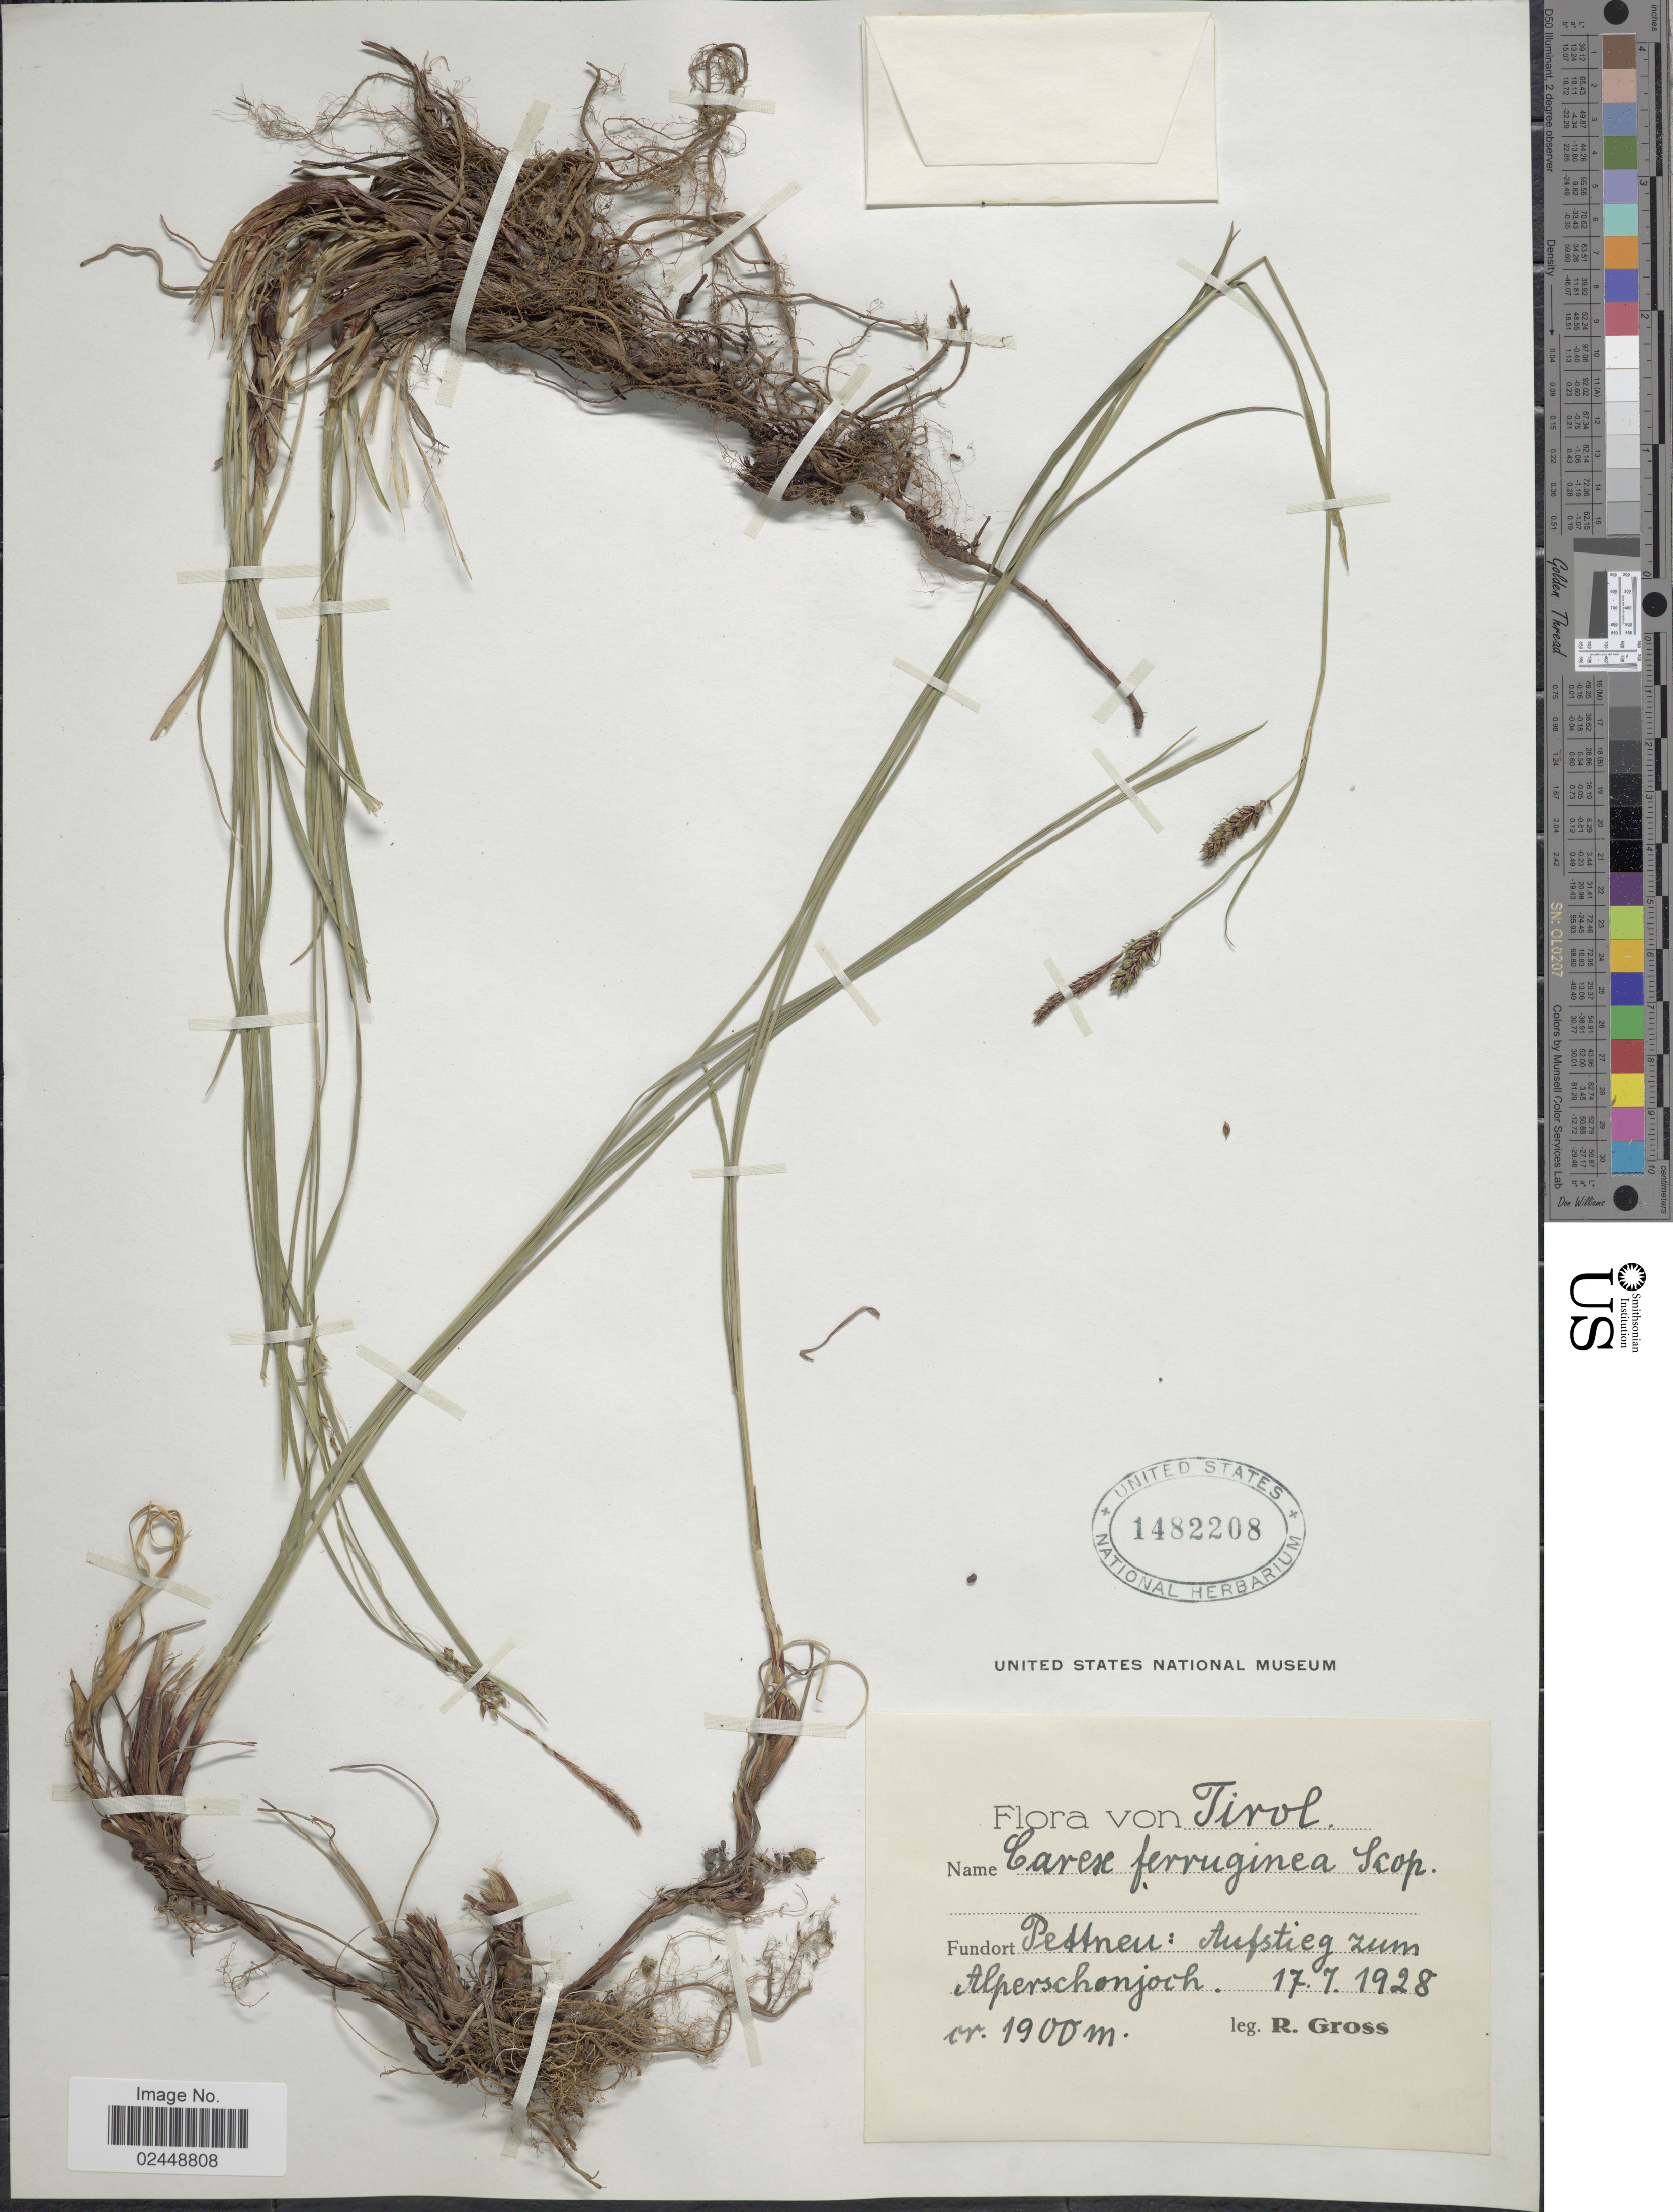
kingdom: Plantae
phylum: Tracheophyta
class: Liliopsida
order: Poales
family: Cyperaceae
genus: Carex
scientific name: Carex ferruginea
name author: Scop.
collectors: R. Gross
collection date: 1928-07-17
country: Austria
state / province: Tirol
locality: Pettnau: Aufstieg zum Alperschonjoch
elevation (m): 1900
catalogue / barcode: US 1482208